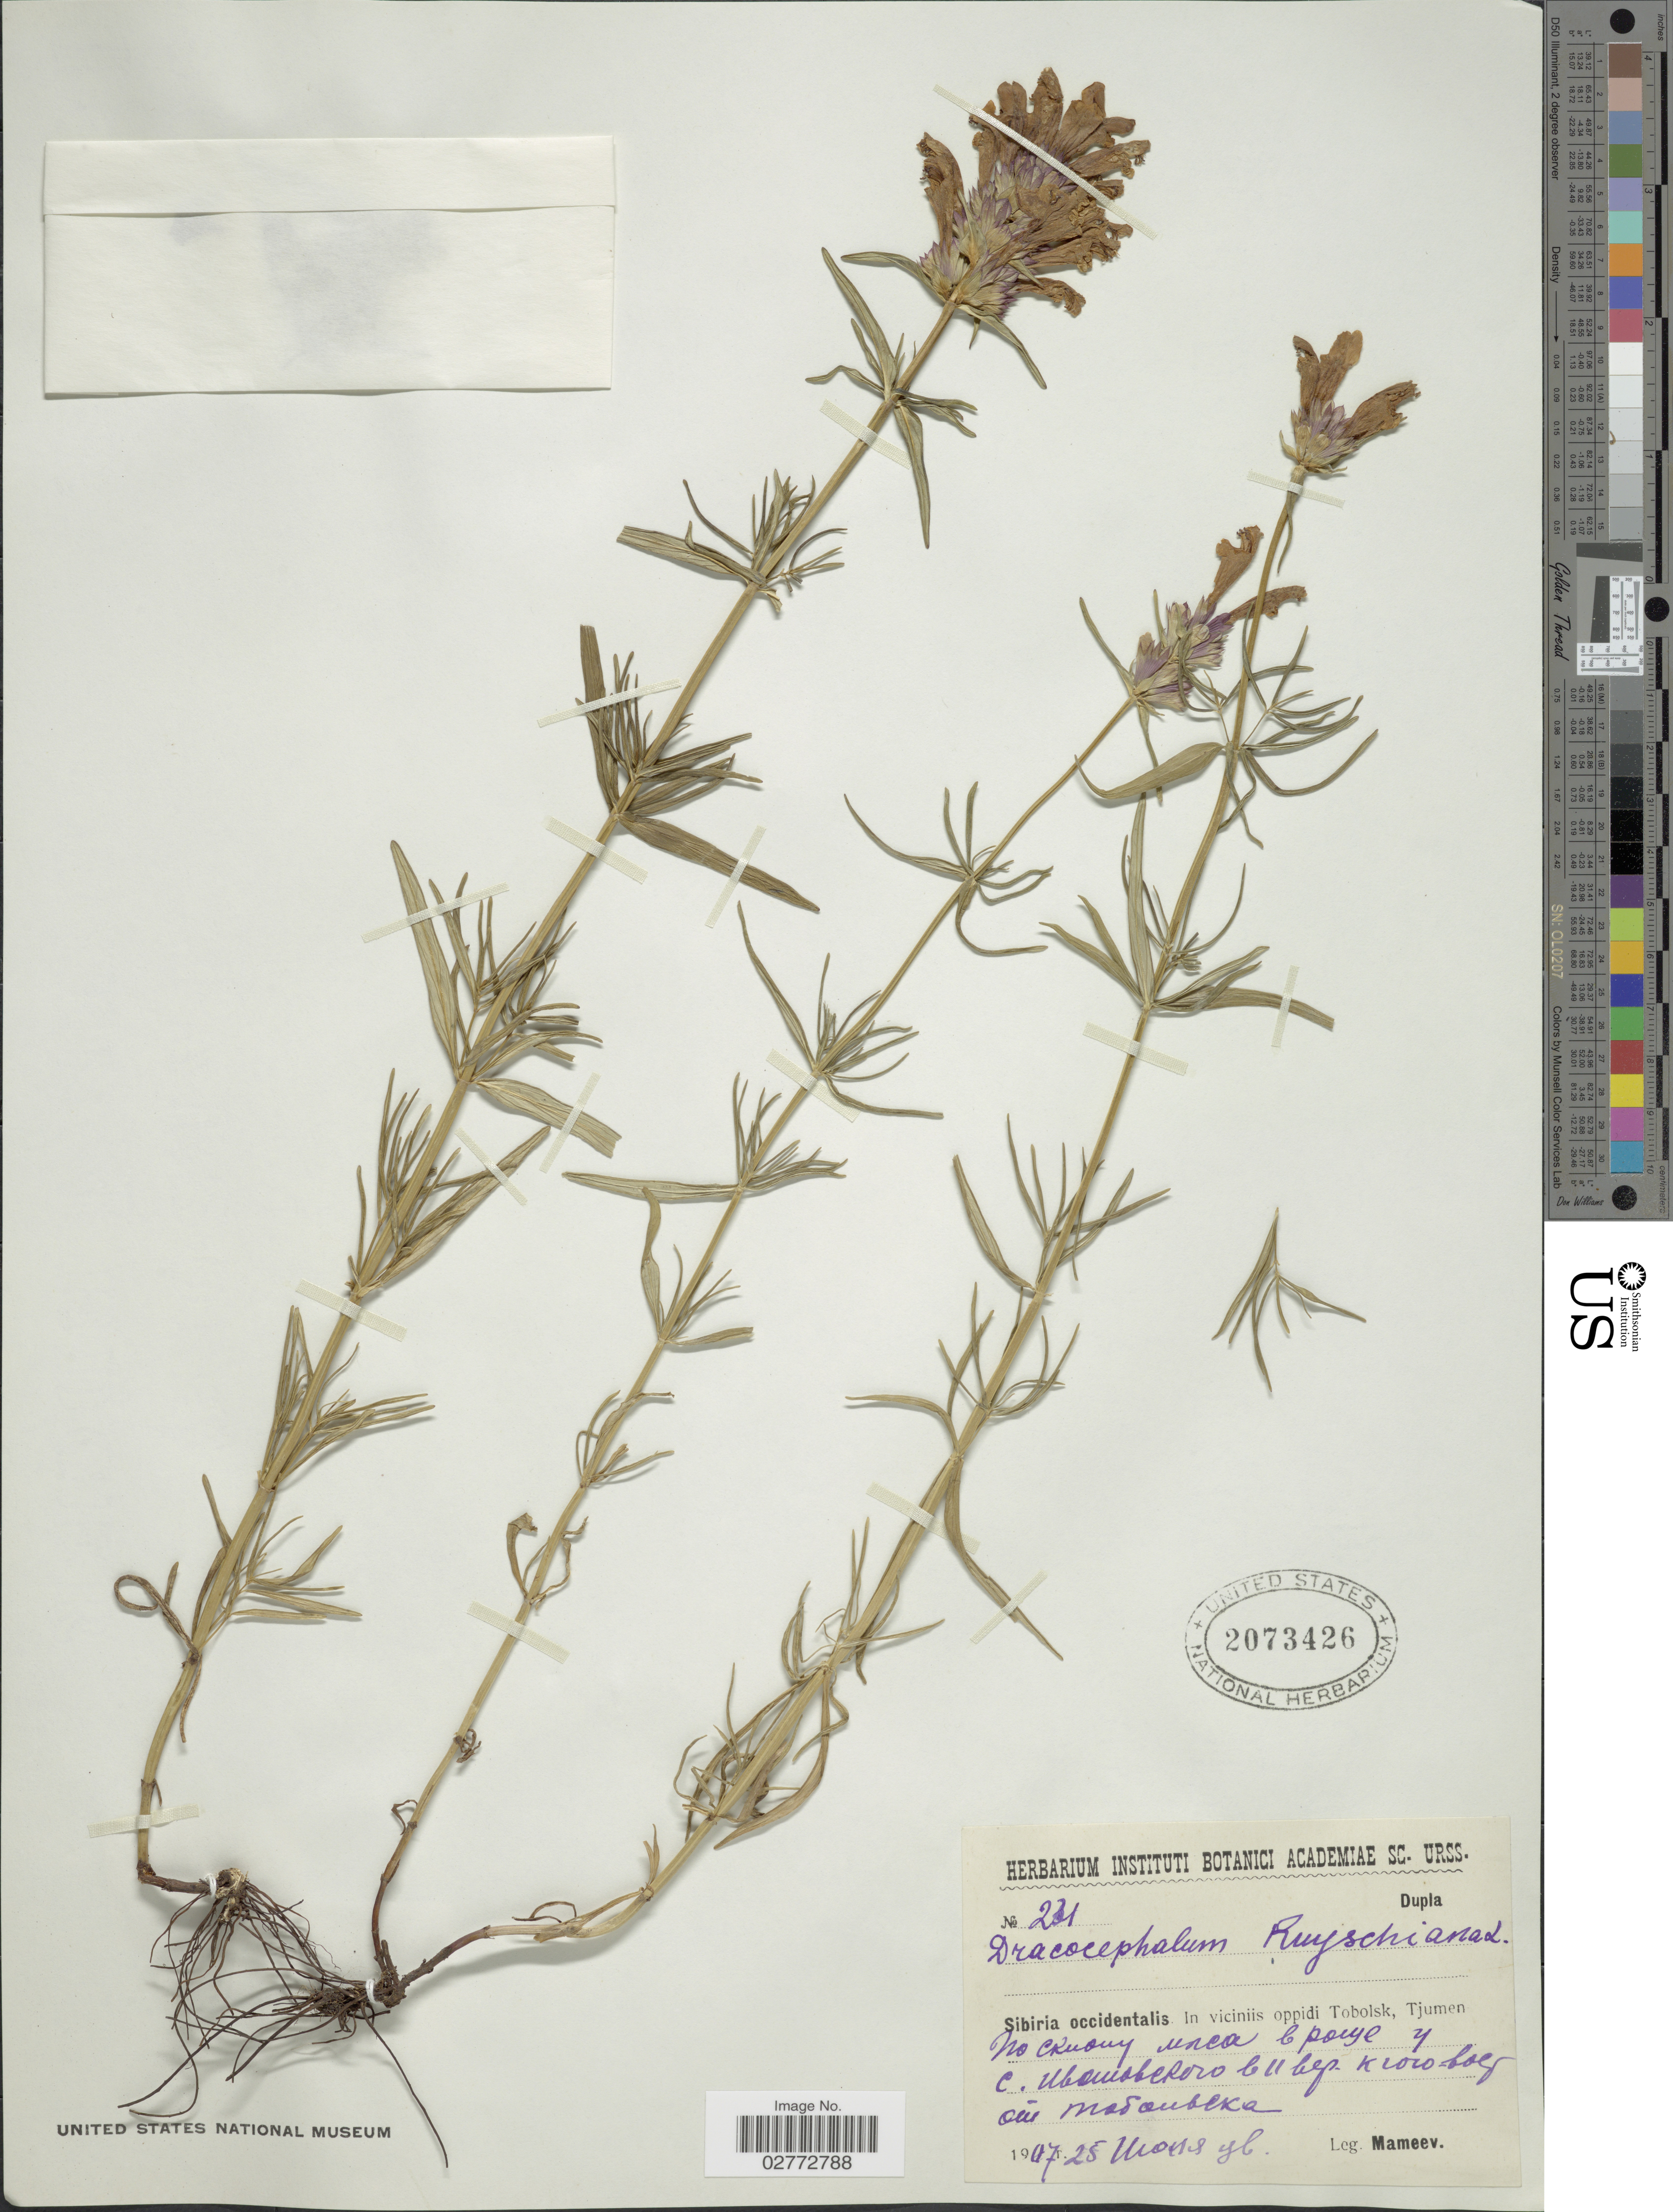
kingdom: Plantae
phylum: Tracheophyta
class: Magnoliopsida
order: Lamiales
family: Lamiaceae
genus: Dracocephalum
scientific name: Dracocephalum ruyschiana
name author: L.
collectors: Mameev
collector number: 231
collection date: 1907-03-25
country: Russian Federation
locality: Sibiria occidentalis. In viciniis oppidi Tobolsk, Tjumen. X.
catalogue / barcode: US 2073426